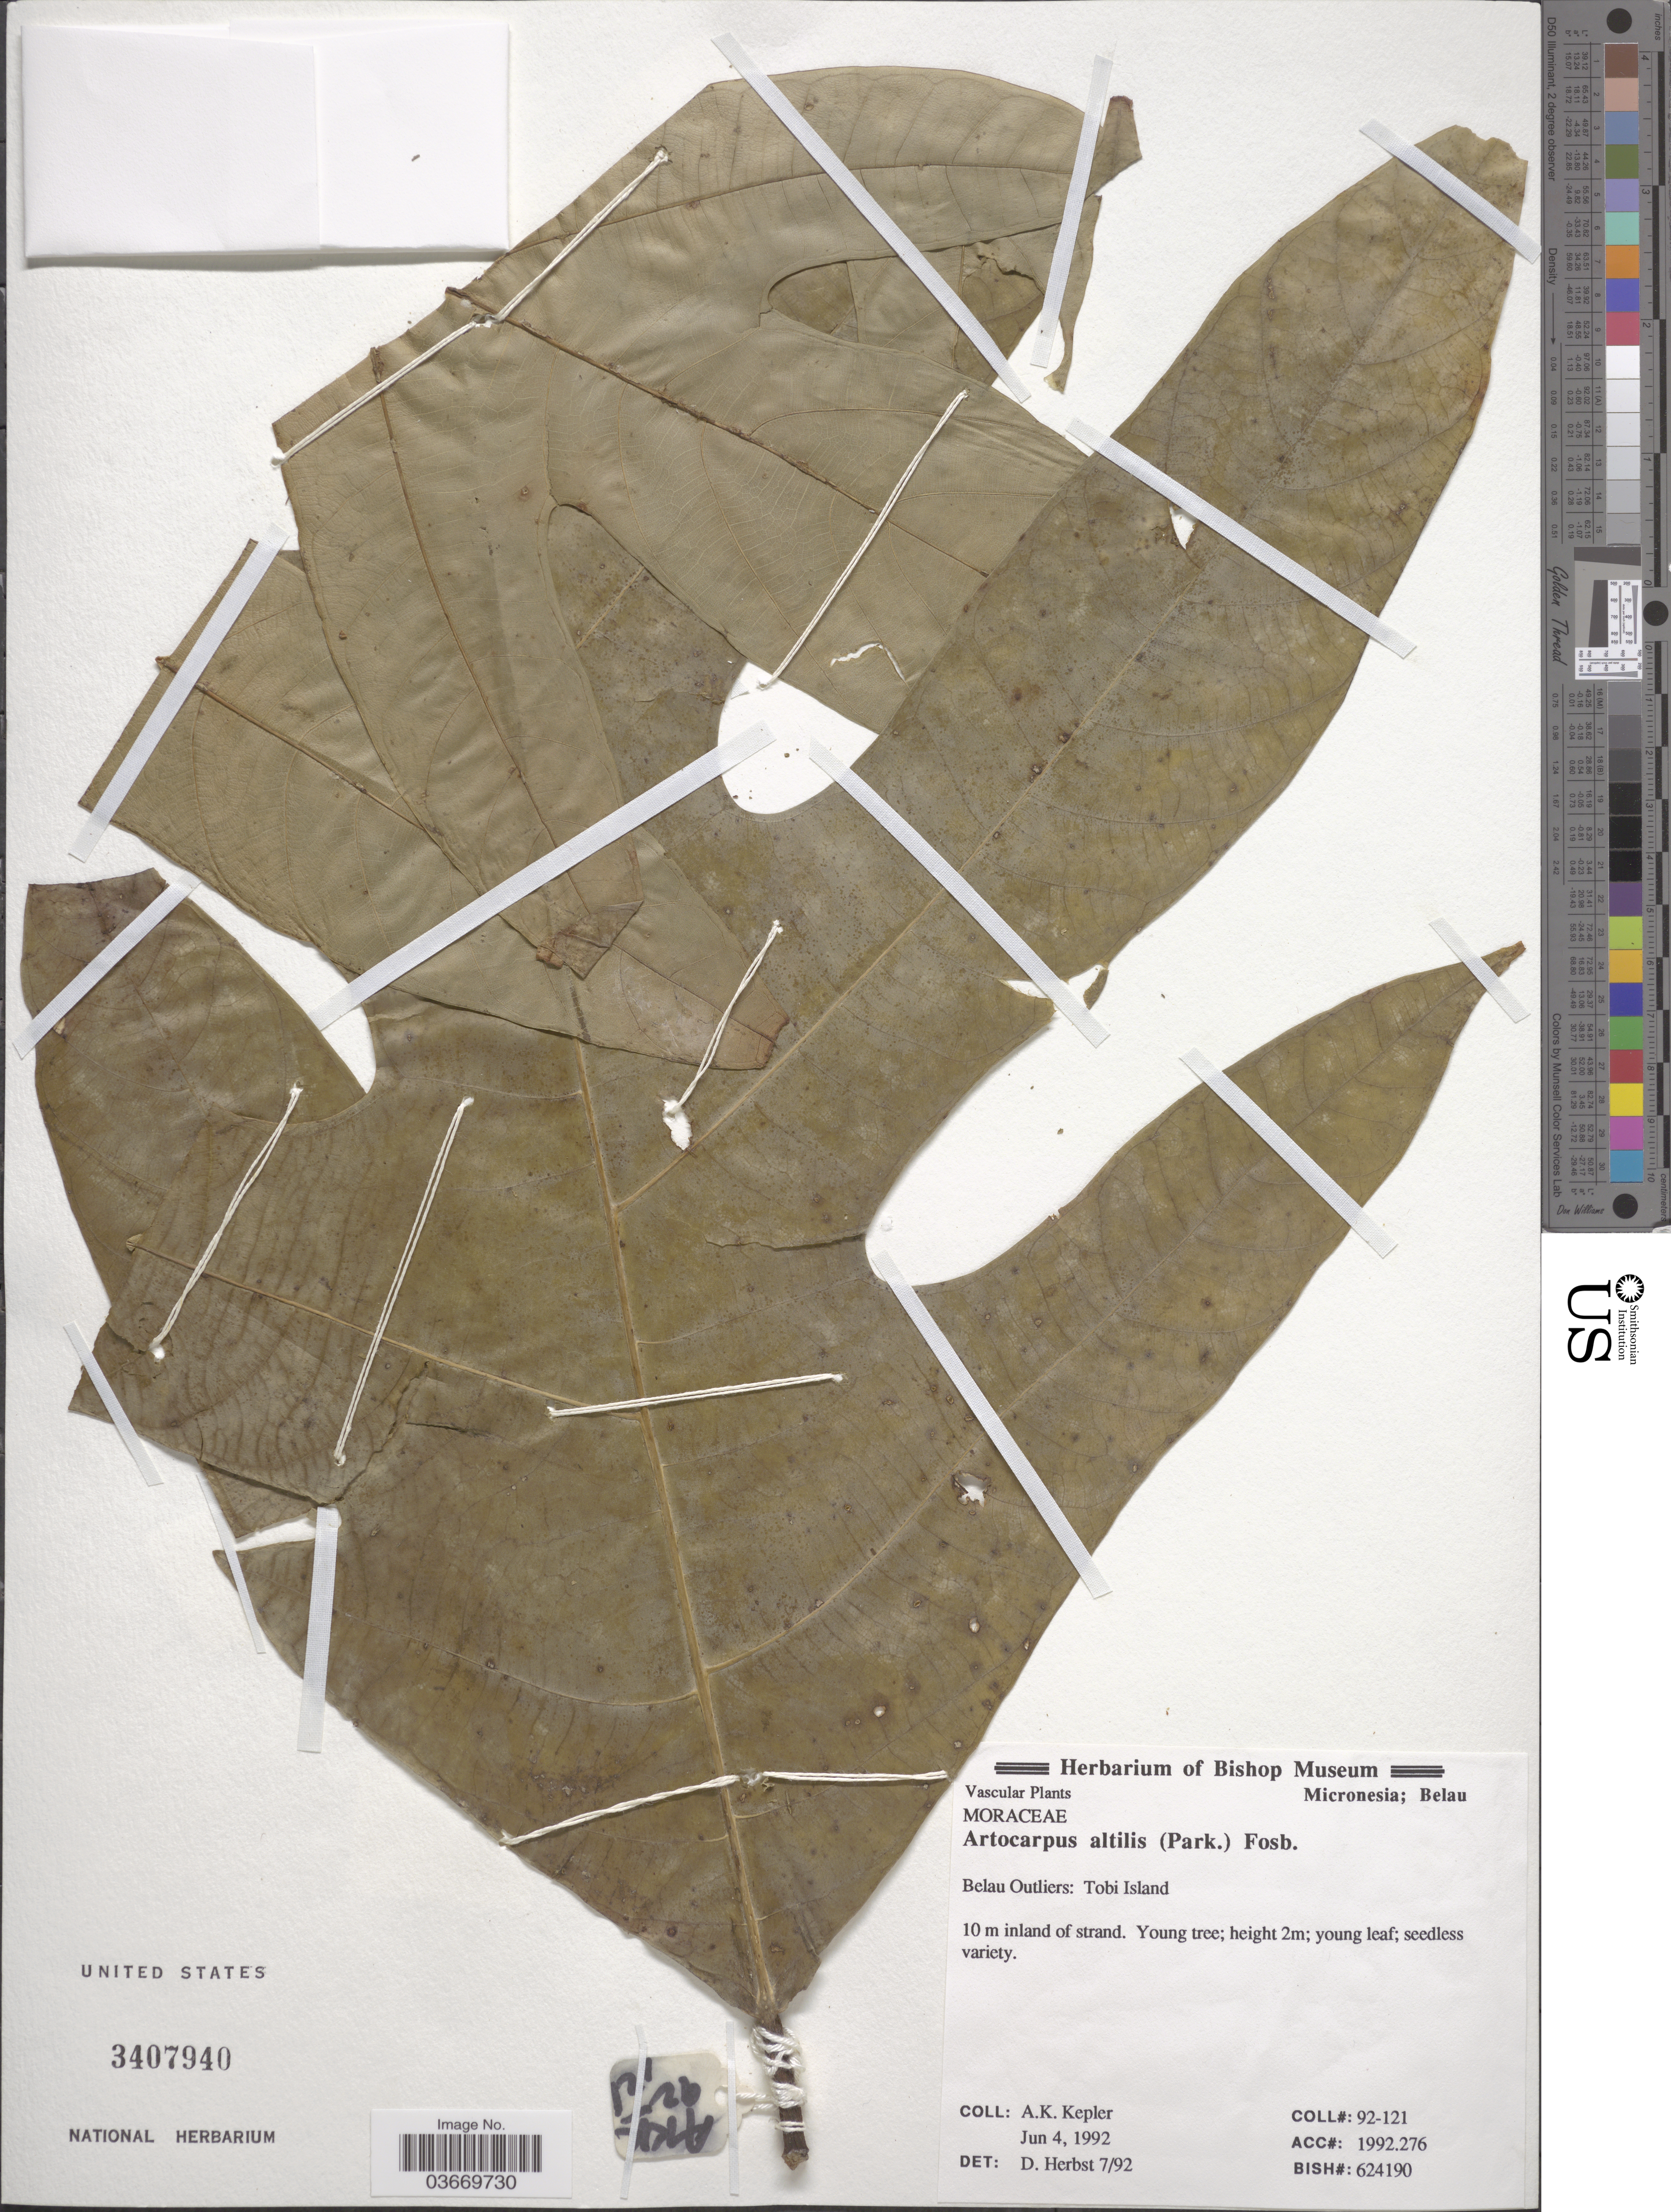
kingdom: Plantae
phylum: Tracheophyta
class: Magnoliopsida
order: Rosales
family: Moraceae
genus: Artocarpus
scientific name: Artocarpus altilis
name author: (Parkinson) Fosberg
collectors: A. K. Kepler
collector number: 92-121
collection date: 1992-06-04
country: Palau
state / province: Belau Outliers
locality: Micronesia; Belau. Belau Outliers: Tobi Island. 10 m inland of strand.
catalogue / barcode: US 3407940